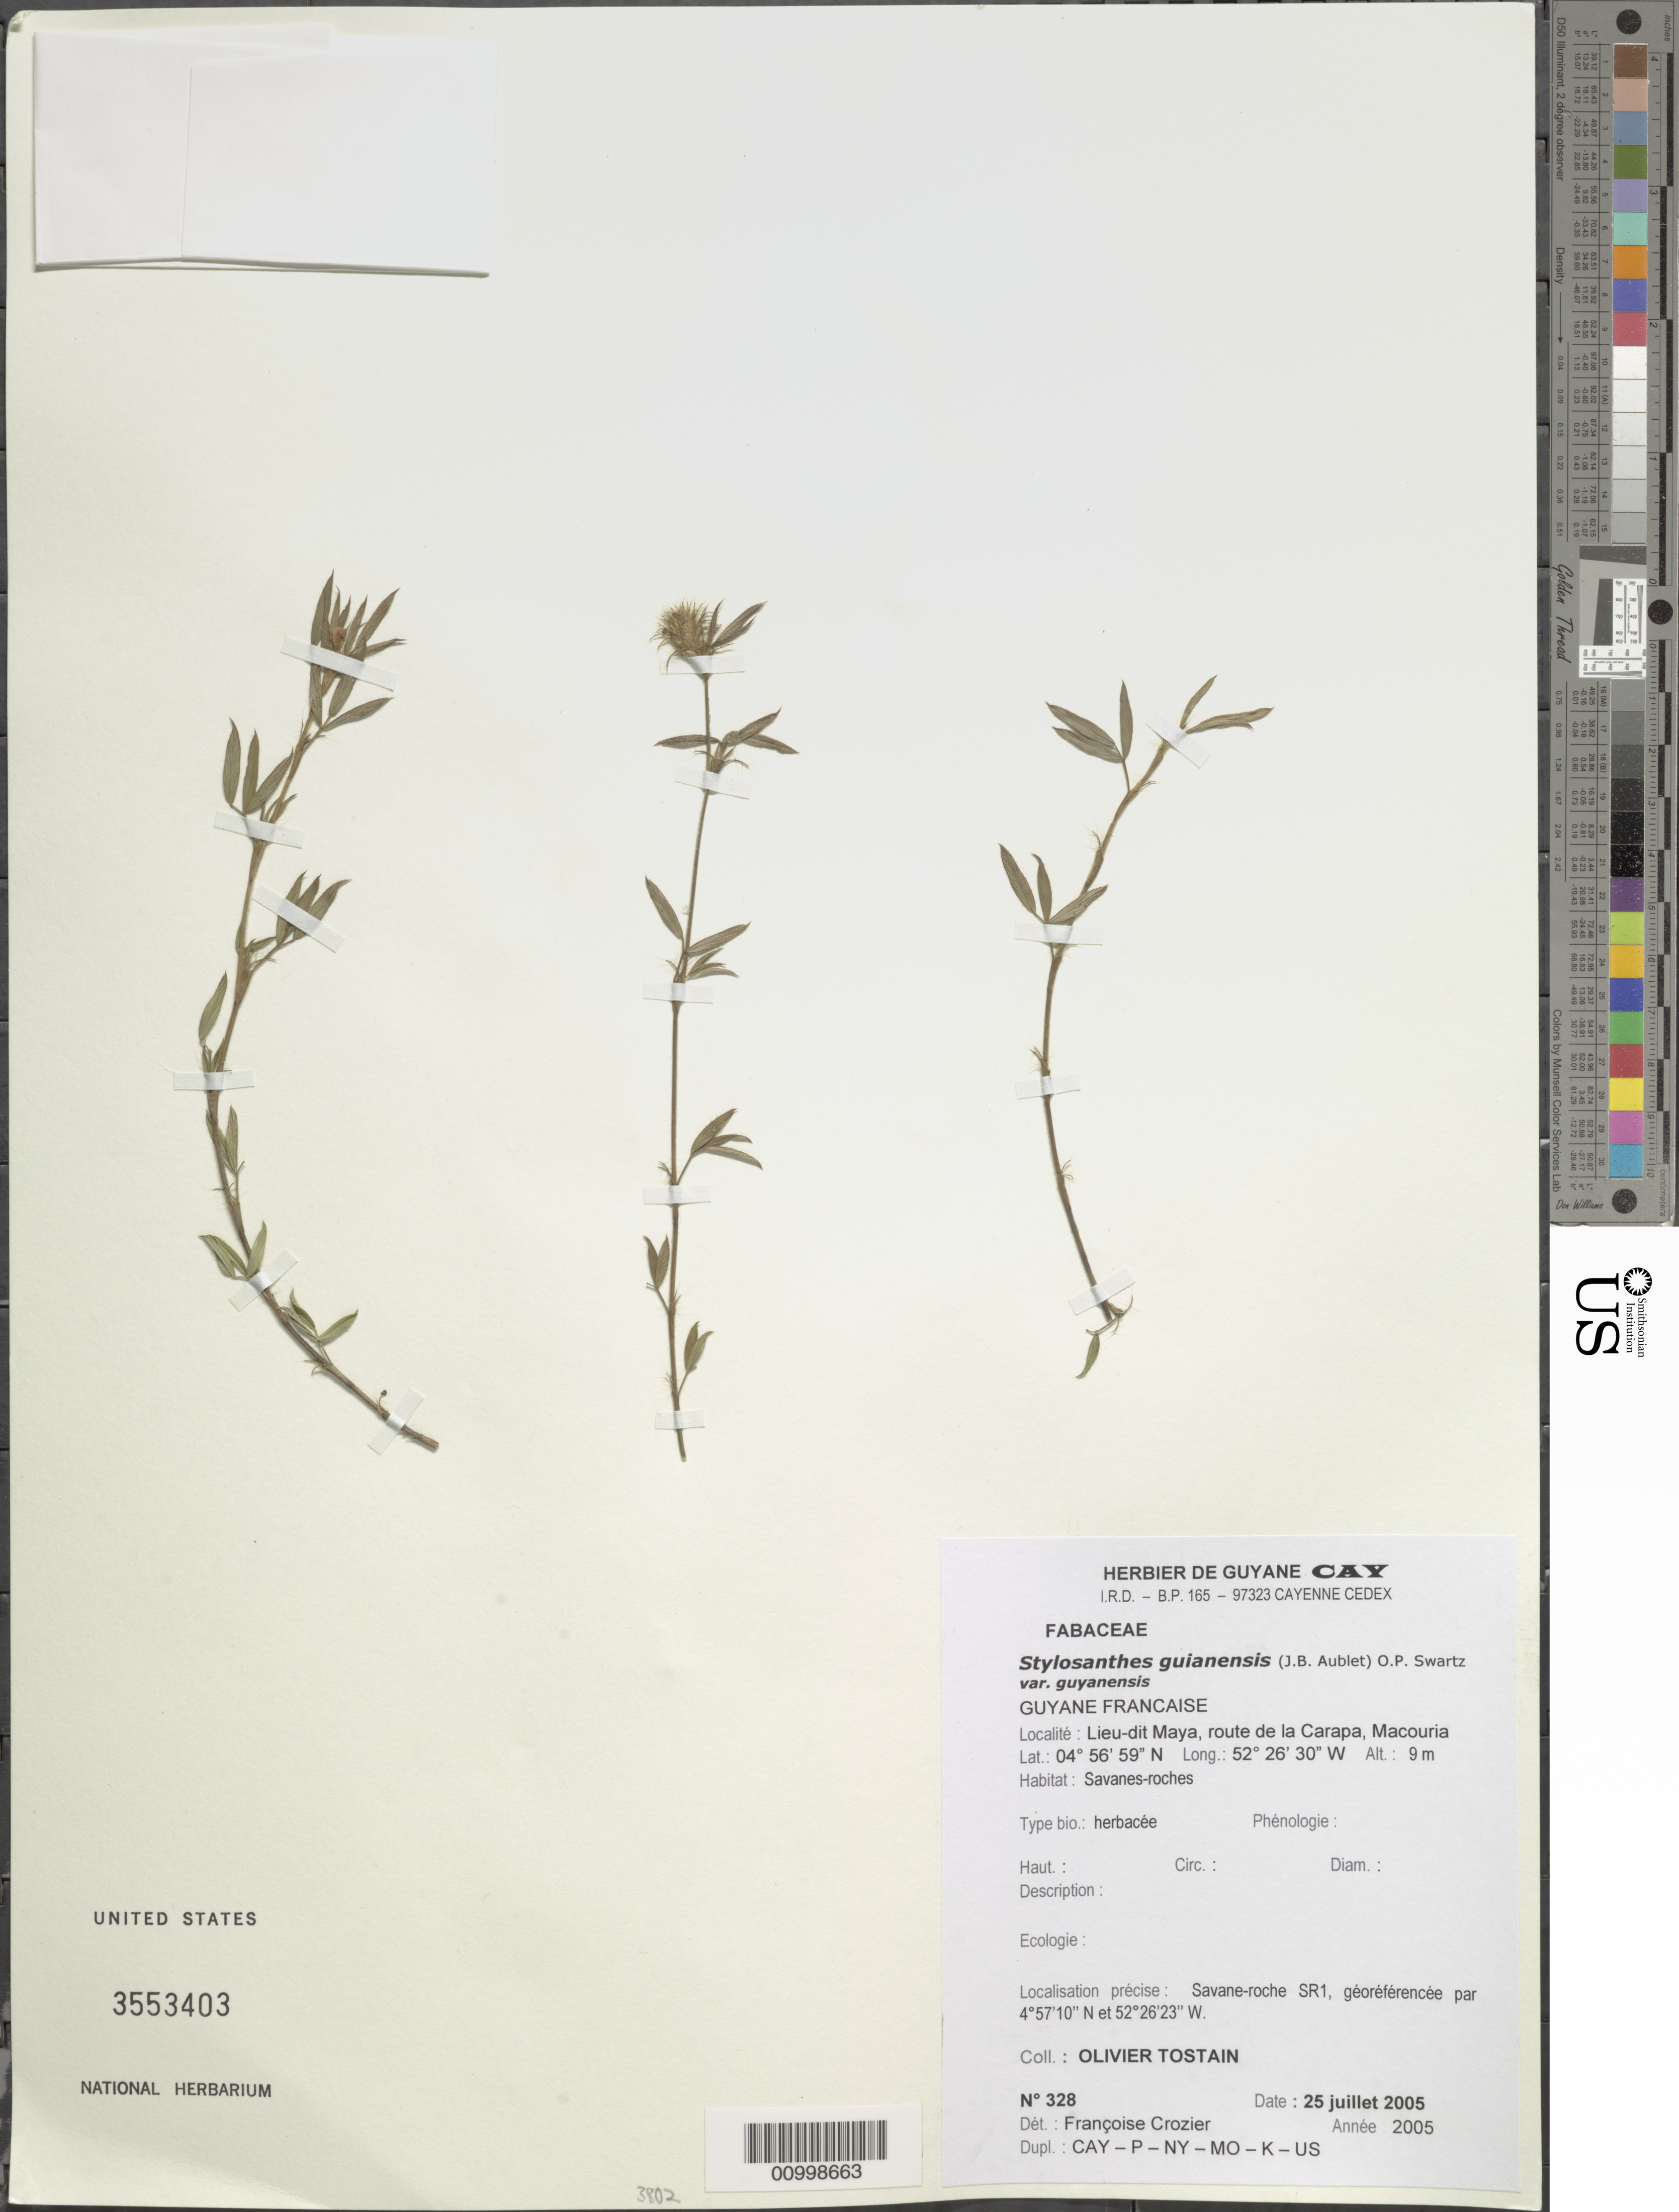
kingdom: Plantae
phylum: Tracheophyta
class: Magnoliopsida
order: Fabales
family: Fabaceae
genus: Stylosanthes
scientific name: Stylosanthes guianensis var. guianensis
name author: (Aubl.) Sw.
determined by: Crozier, F.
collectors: O. Tostain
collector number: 328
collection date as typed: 25-Jul-05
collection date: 2005-07-25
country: French Guiana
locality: Lieu-dit Maya, route de la Carapa, Macouria. Savane-roche SR1, georeference par 4º57'10"N et 52º26'23"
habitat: Savanes-roches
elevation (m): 9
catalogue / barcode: US 3553403